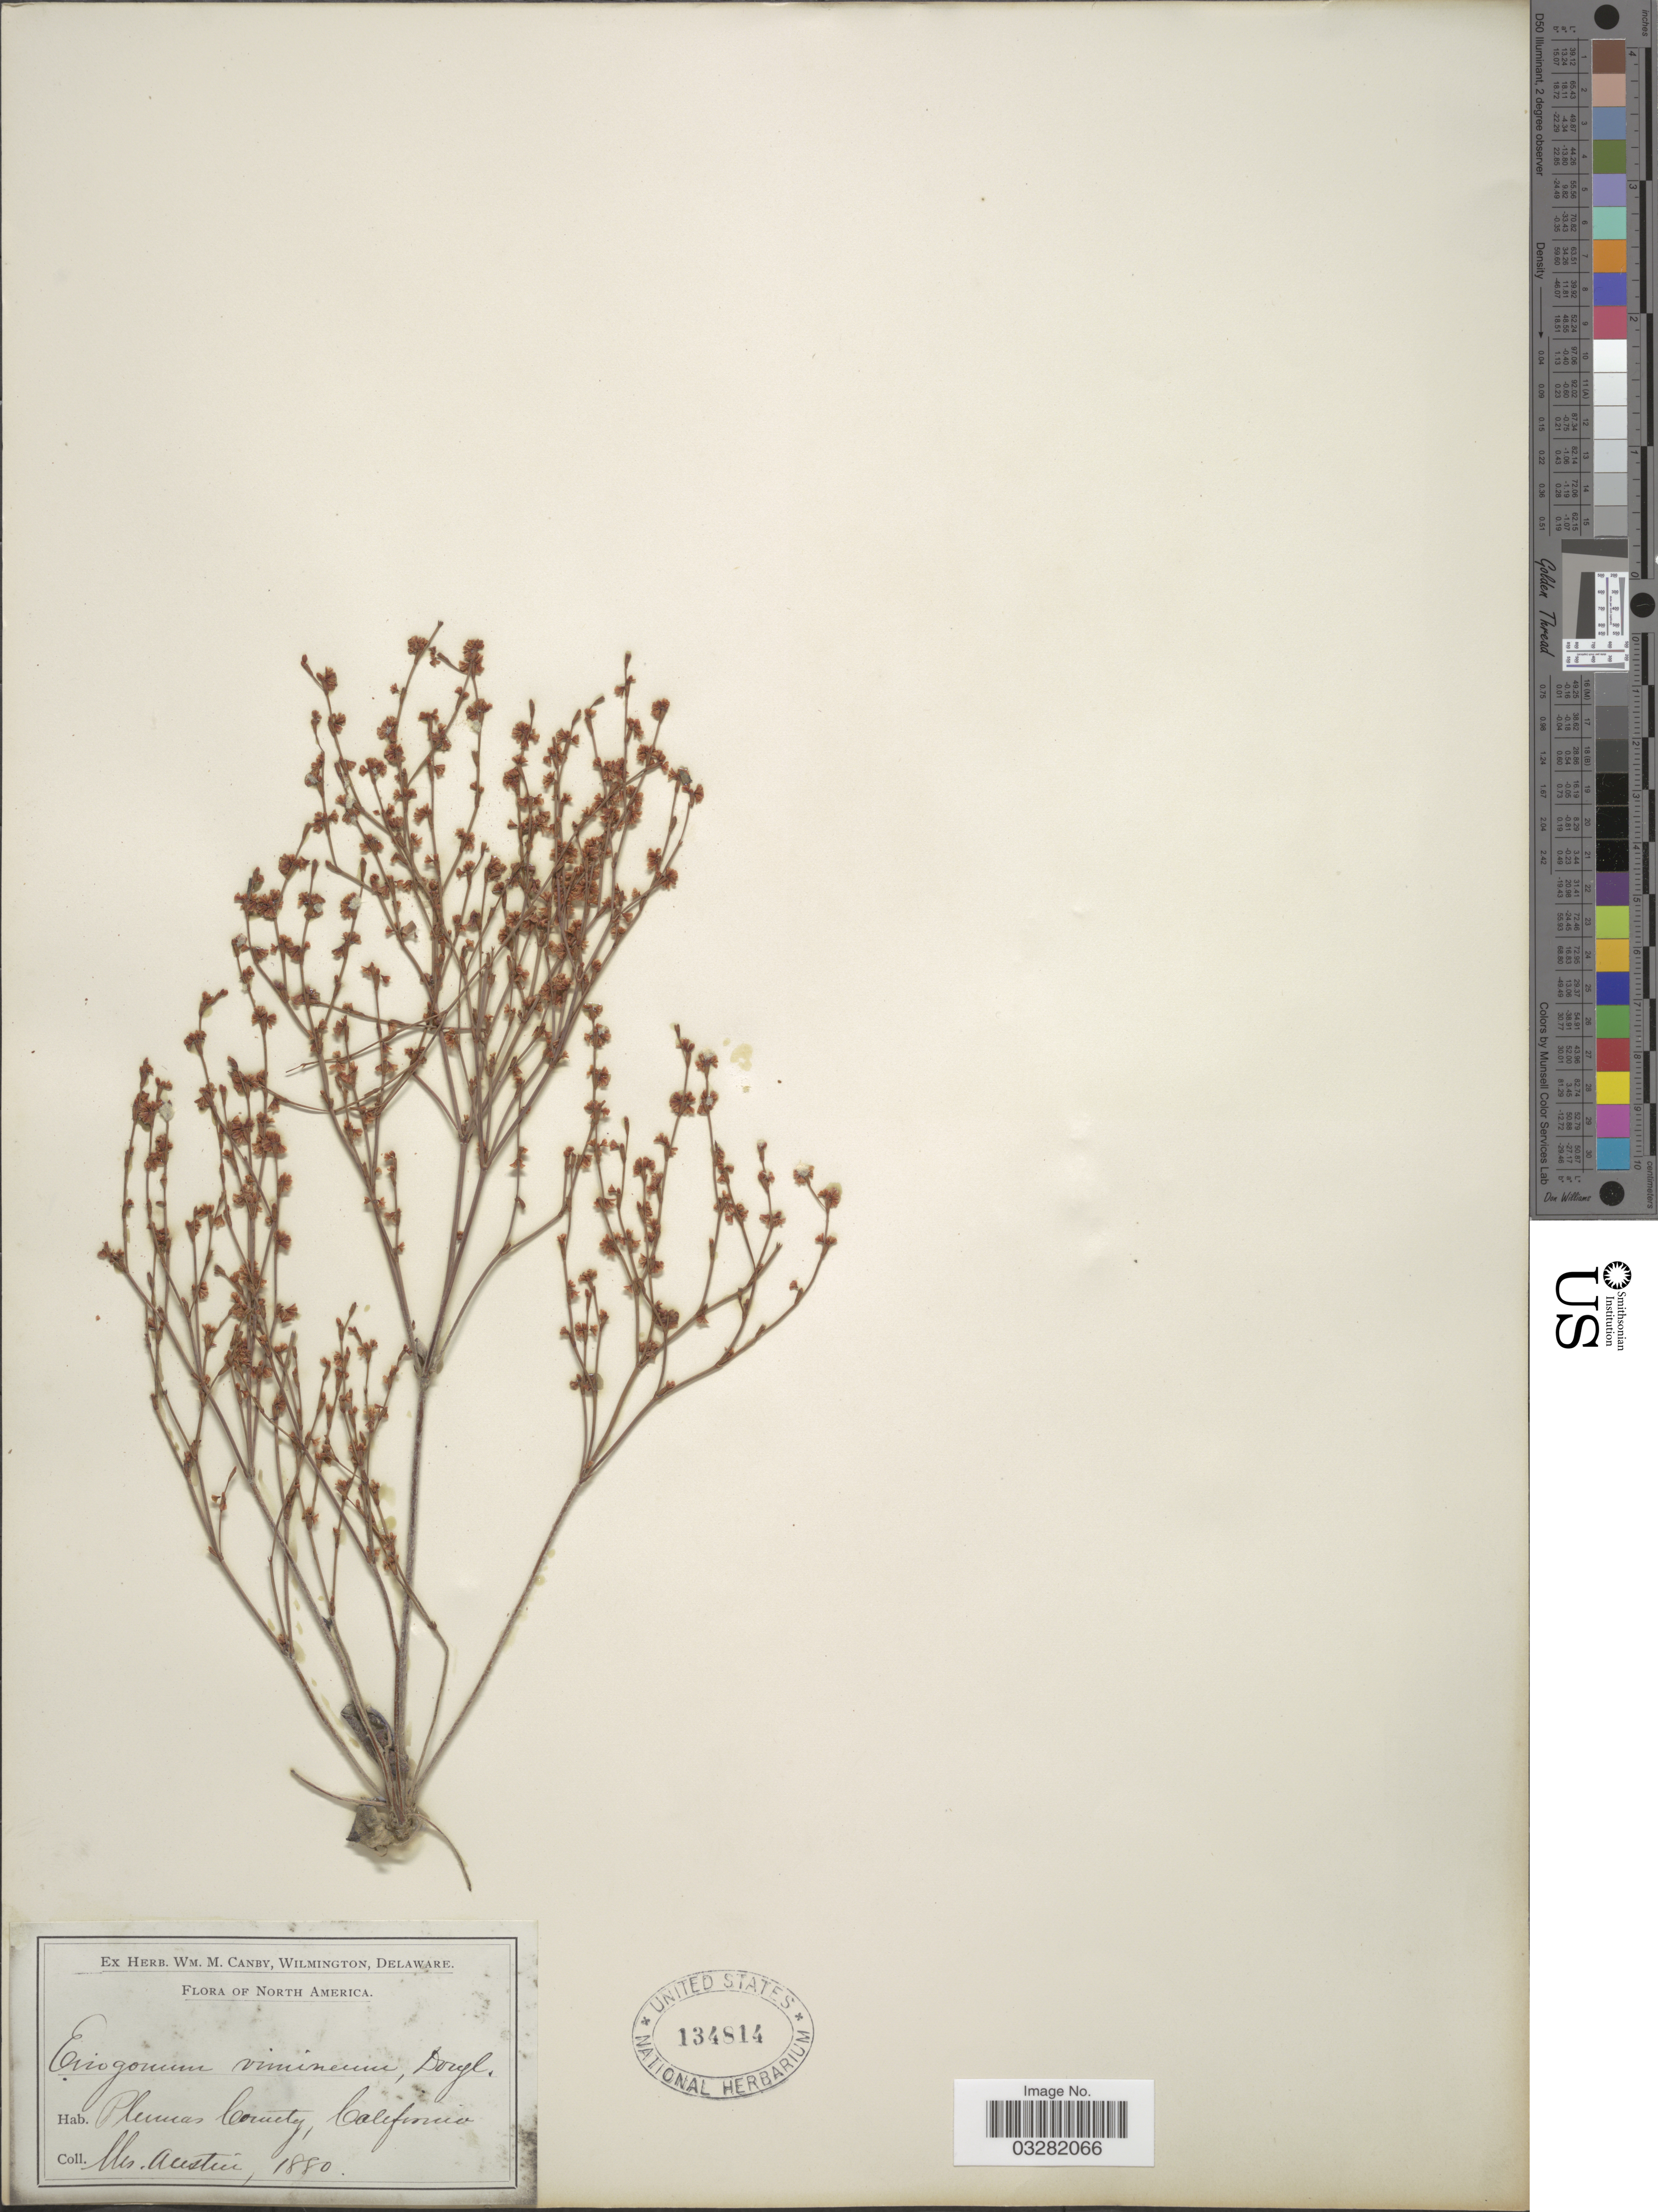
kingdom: Plantae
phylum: Tracheophyta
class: Magnoliopsida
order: Caryophyllales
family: Polygonaceae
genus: Eriogonum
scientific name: Eriogonum vimineum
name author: Douglas ex Benth.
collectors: Austin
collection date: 1880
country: United States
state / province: California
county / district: Plumas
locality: Plumas County.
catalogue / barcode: US 134814